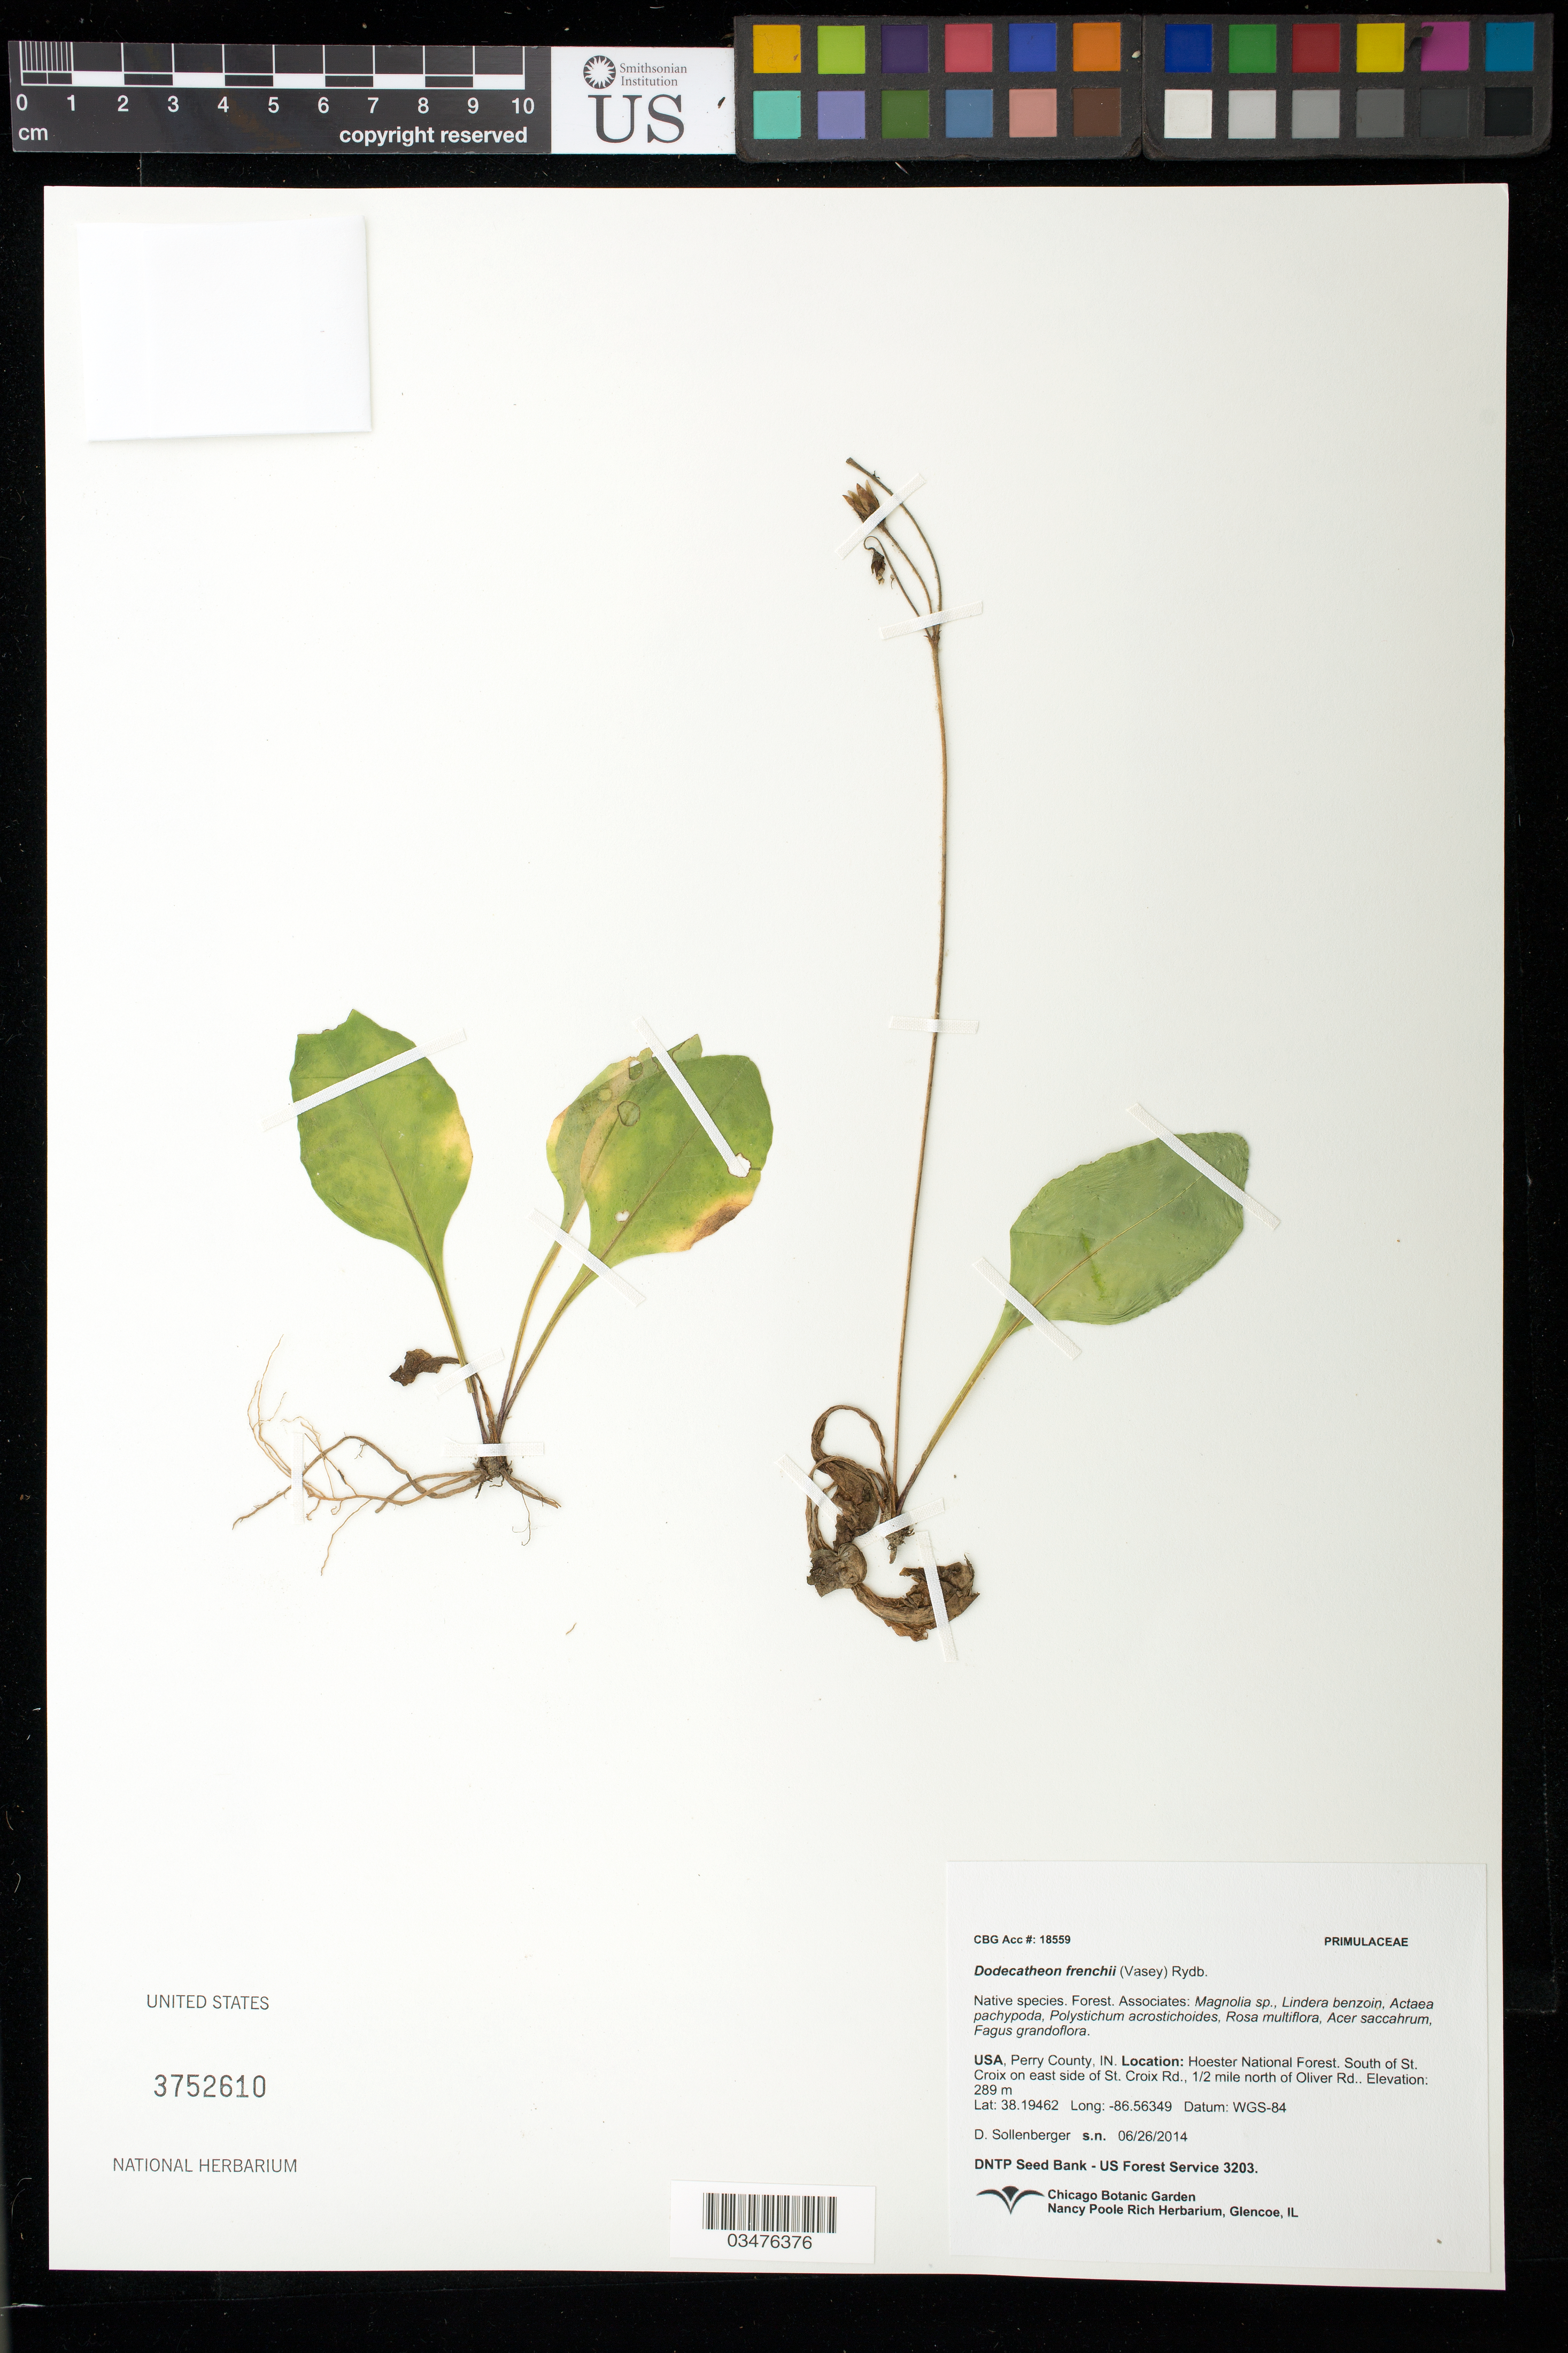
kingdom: Plantae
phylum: Tracheophyta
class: Magnoliopsida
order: Ericales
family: Primulaceae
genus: Dodecatheon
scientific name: Dodecatheon frenchii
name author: (Vasey) Rydb.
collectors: D. Sollenberger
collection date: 2014-06-26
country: United States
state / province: Indiana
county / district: Perry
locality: Hoester National Forest. S of St. Croix on east side of St. Croix Rd., 1/2 mi. N of Oliver Rd.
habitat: Forest. Magnolia sp., Lindera benzoin, Rosa multiflora, ect.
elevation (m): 289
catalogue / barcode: US 3752610